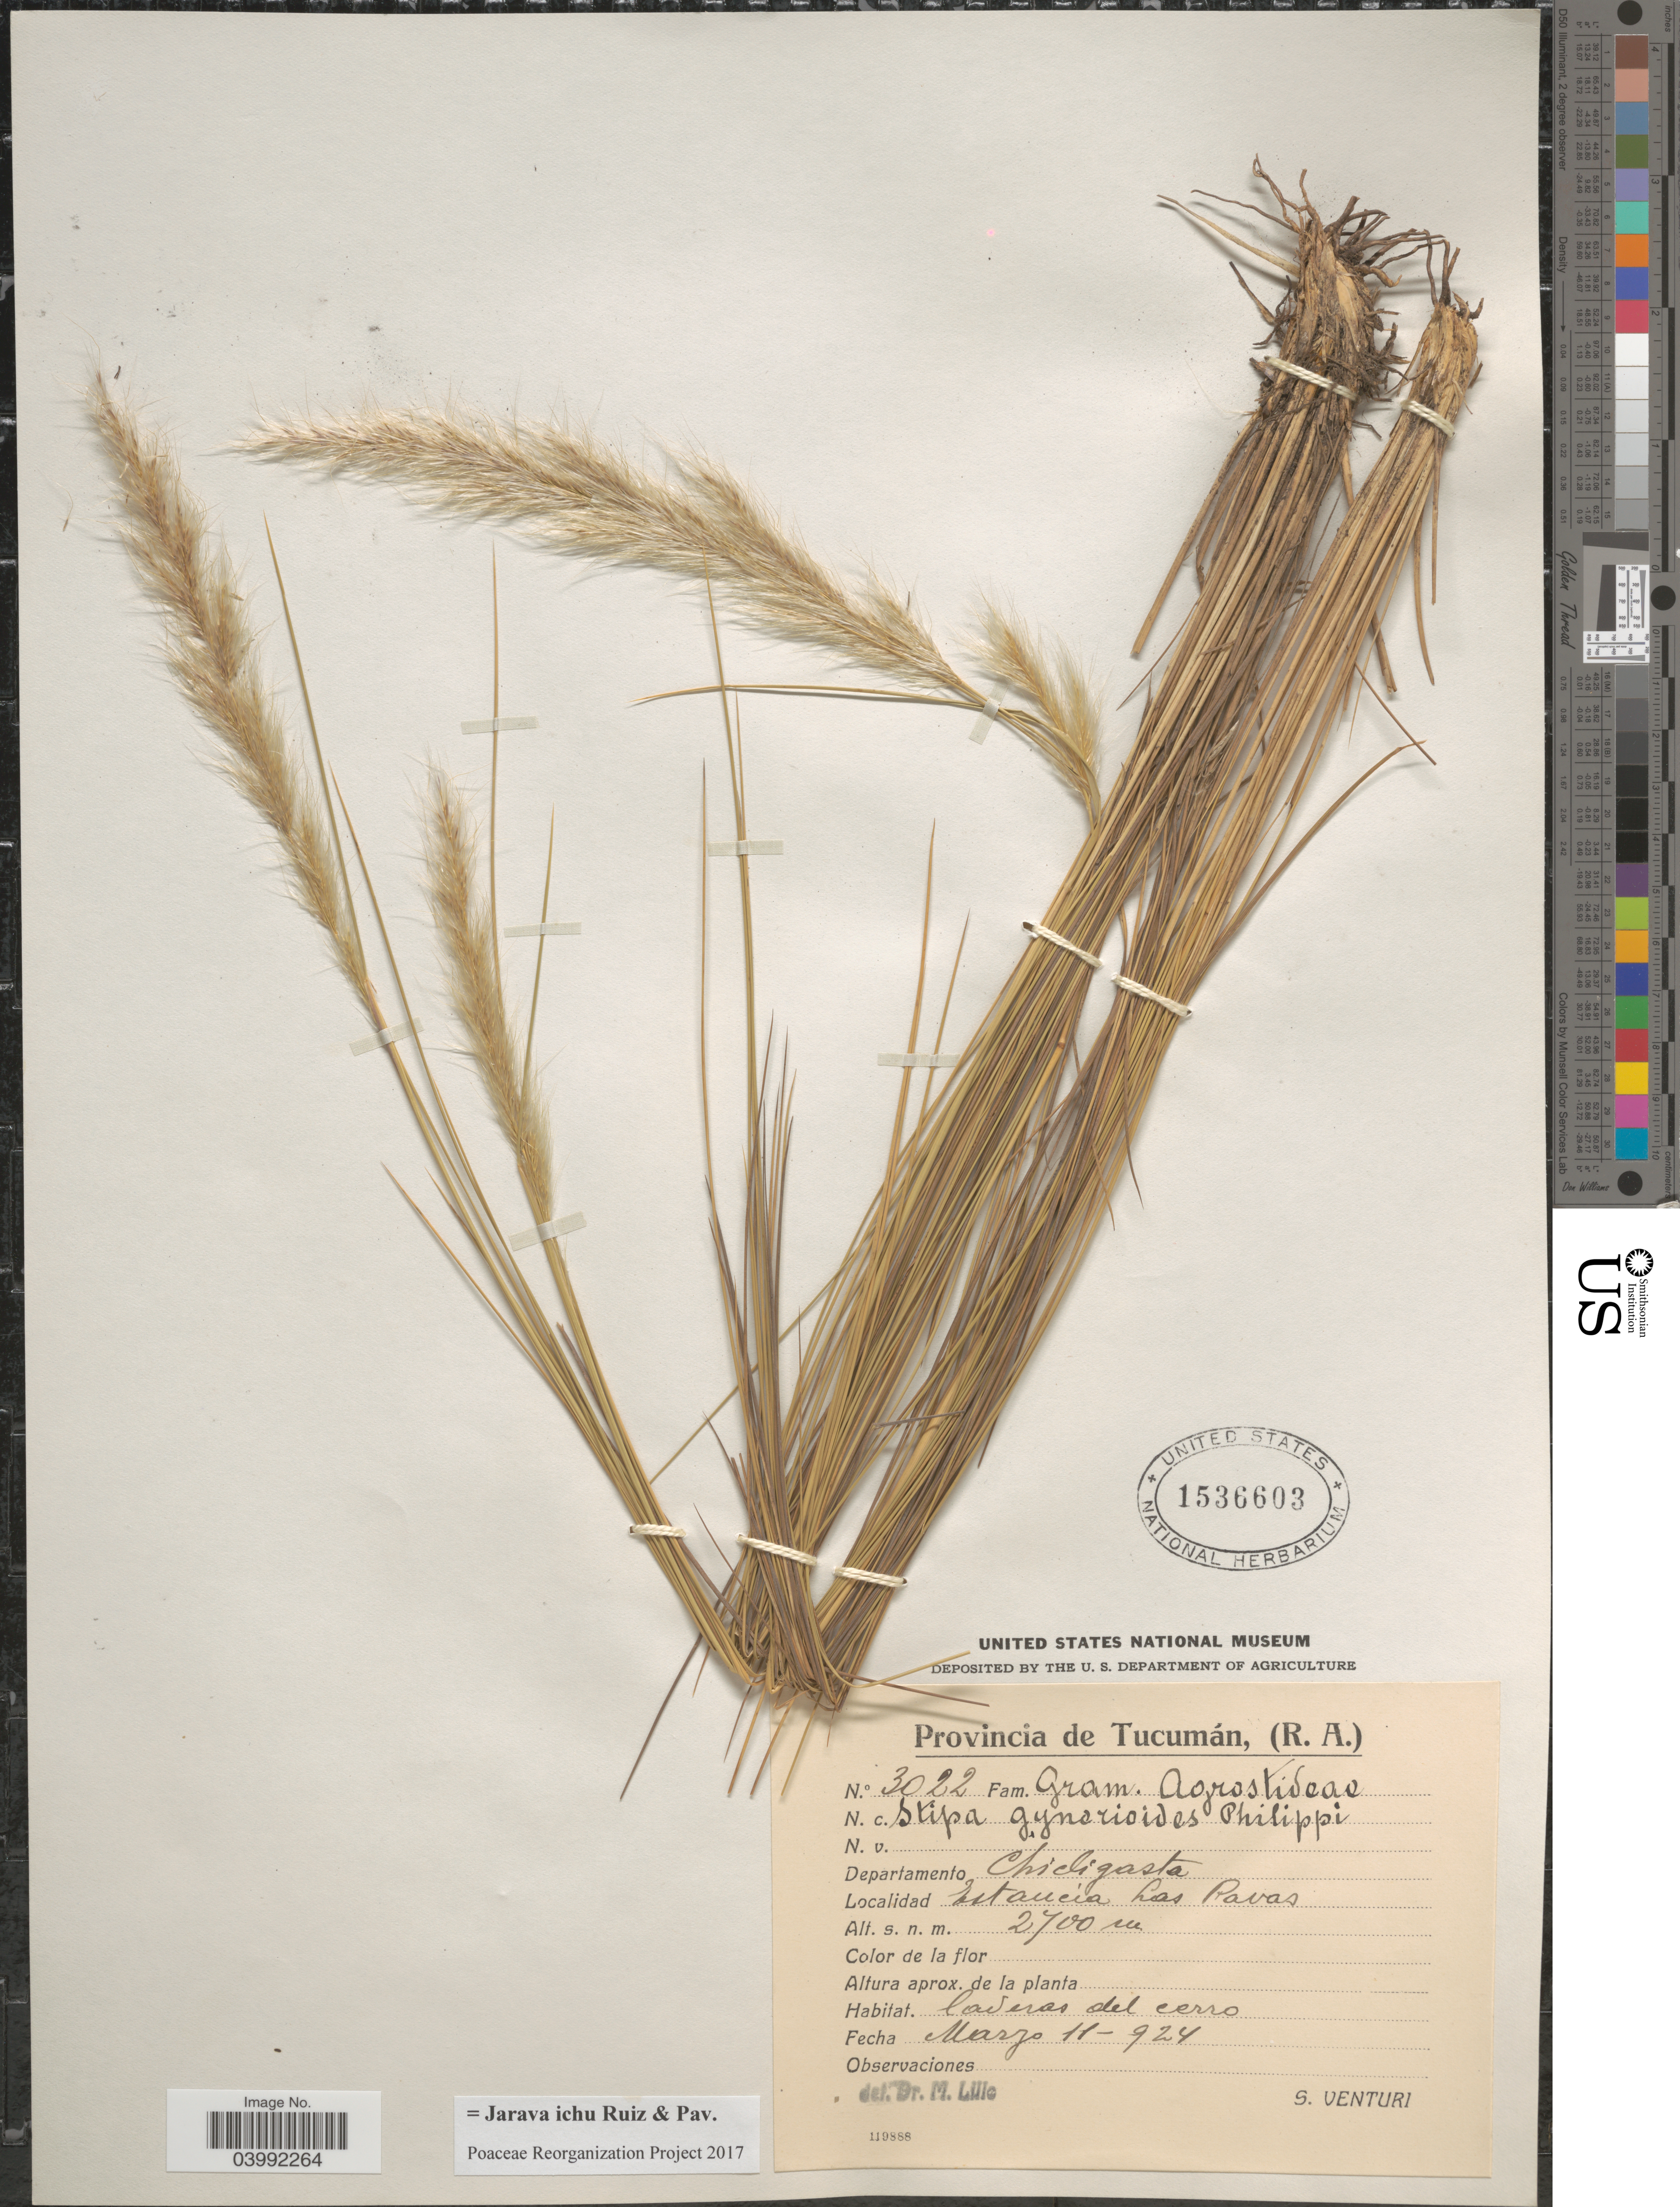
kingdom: Plantae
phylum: Tracheophyta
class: Liliopsida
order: Poales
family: Poaceae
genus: Jarava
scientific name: Jarava ichu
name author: Ruiz & Pav.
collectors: S. Venturi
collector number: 3022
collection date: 1924-03-11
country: Argentina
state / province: Tucuman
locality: Departamento Chicligasta. Estancia Las Pavas.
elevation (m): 2700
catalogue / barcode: US 1536603